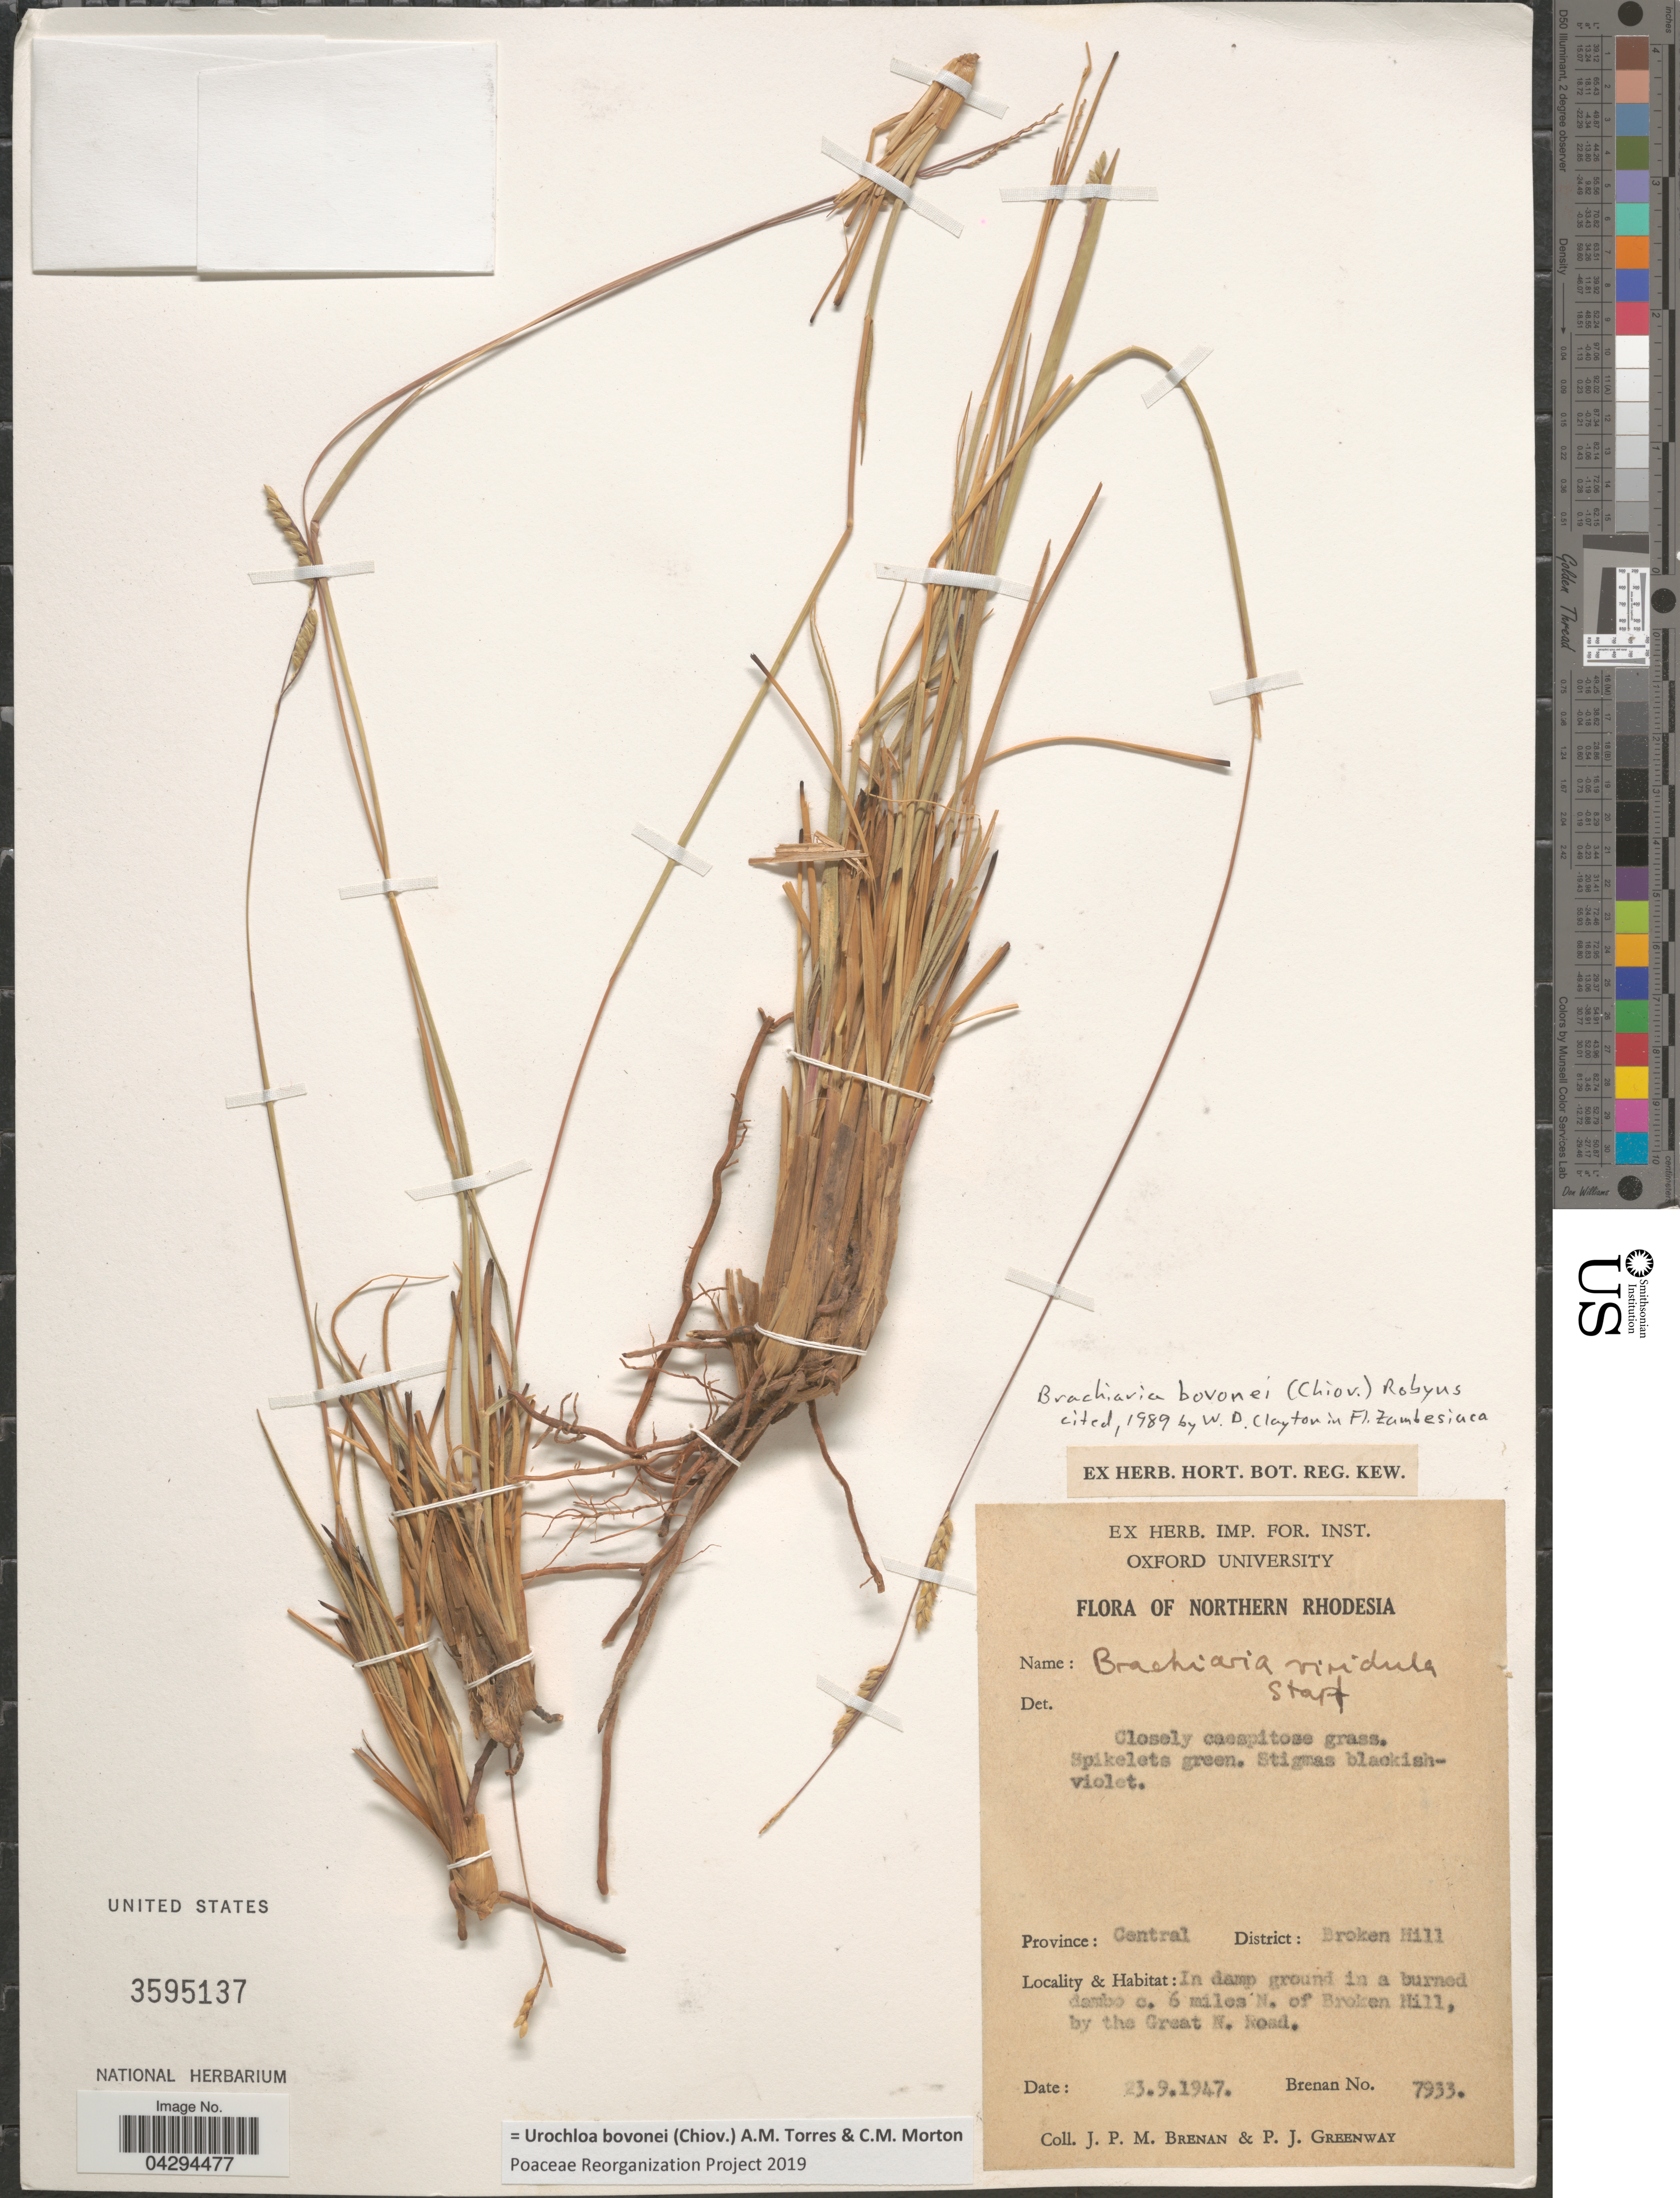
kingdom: Plantae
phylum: Tracheophyta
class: Liliopsida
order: Poales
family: Poaceae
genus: Urochloa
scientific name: Urochloa bovonei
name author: (Chiov.) A.M. Torres & C.M. Morton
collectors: J. Brenan & P. J. Greenway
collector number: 7933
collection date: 1947-09-23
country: Zambia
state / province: Central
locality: Northern Rhodesia. District: Broken Hill. In a burned dambo c. 6 miles N. of Broken Hill, by the Great N. Road.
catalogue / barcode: US 3595137